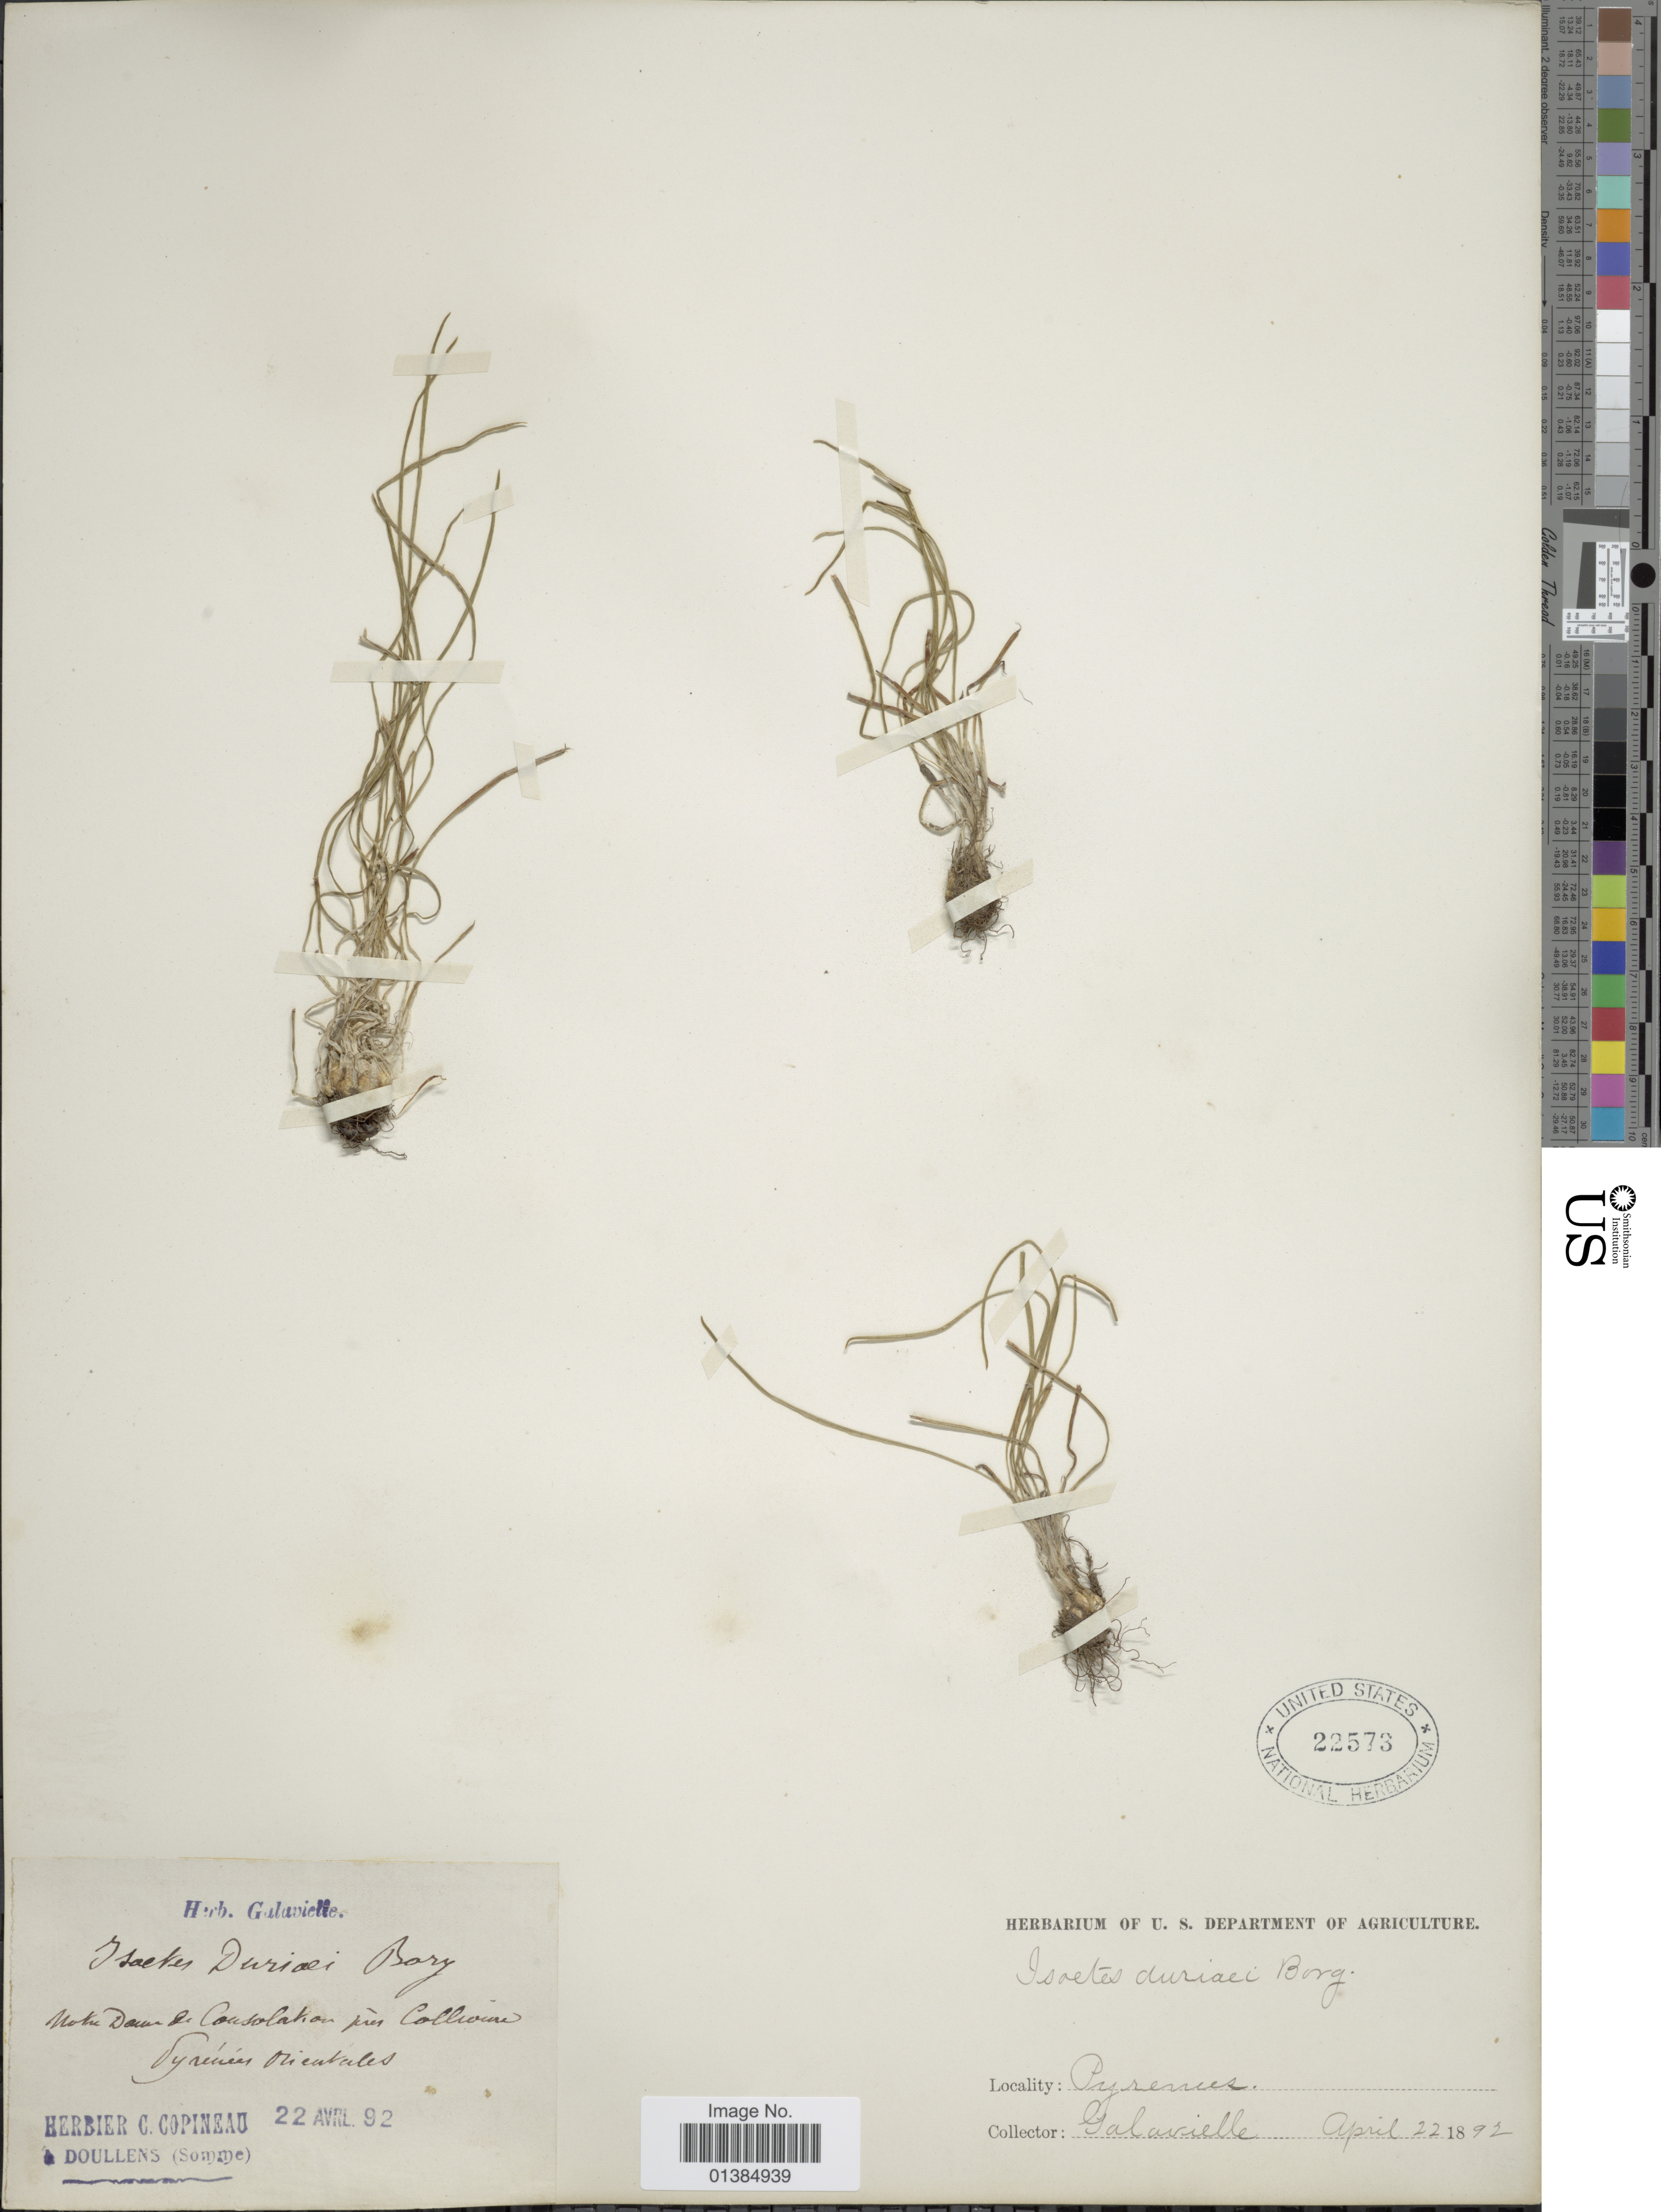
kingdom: Plantae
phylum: Tracheophyta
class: Lycopodiopsida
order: Isoetales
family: Isoetaceae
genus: Isoetes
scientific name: Isoetes duriaei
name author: Bory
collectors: Galavielle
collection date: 1892-04-22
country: France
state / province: Occitanie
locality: Norte Daum de Cousolation près Collioine. [interpreted]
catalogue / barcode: US 22573